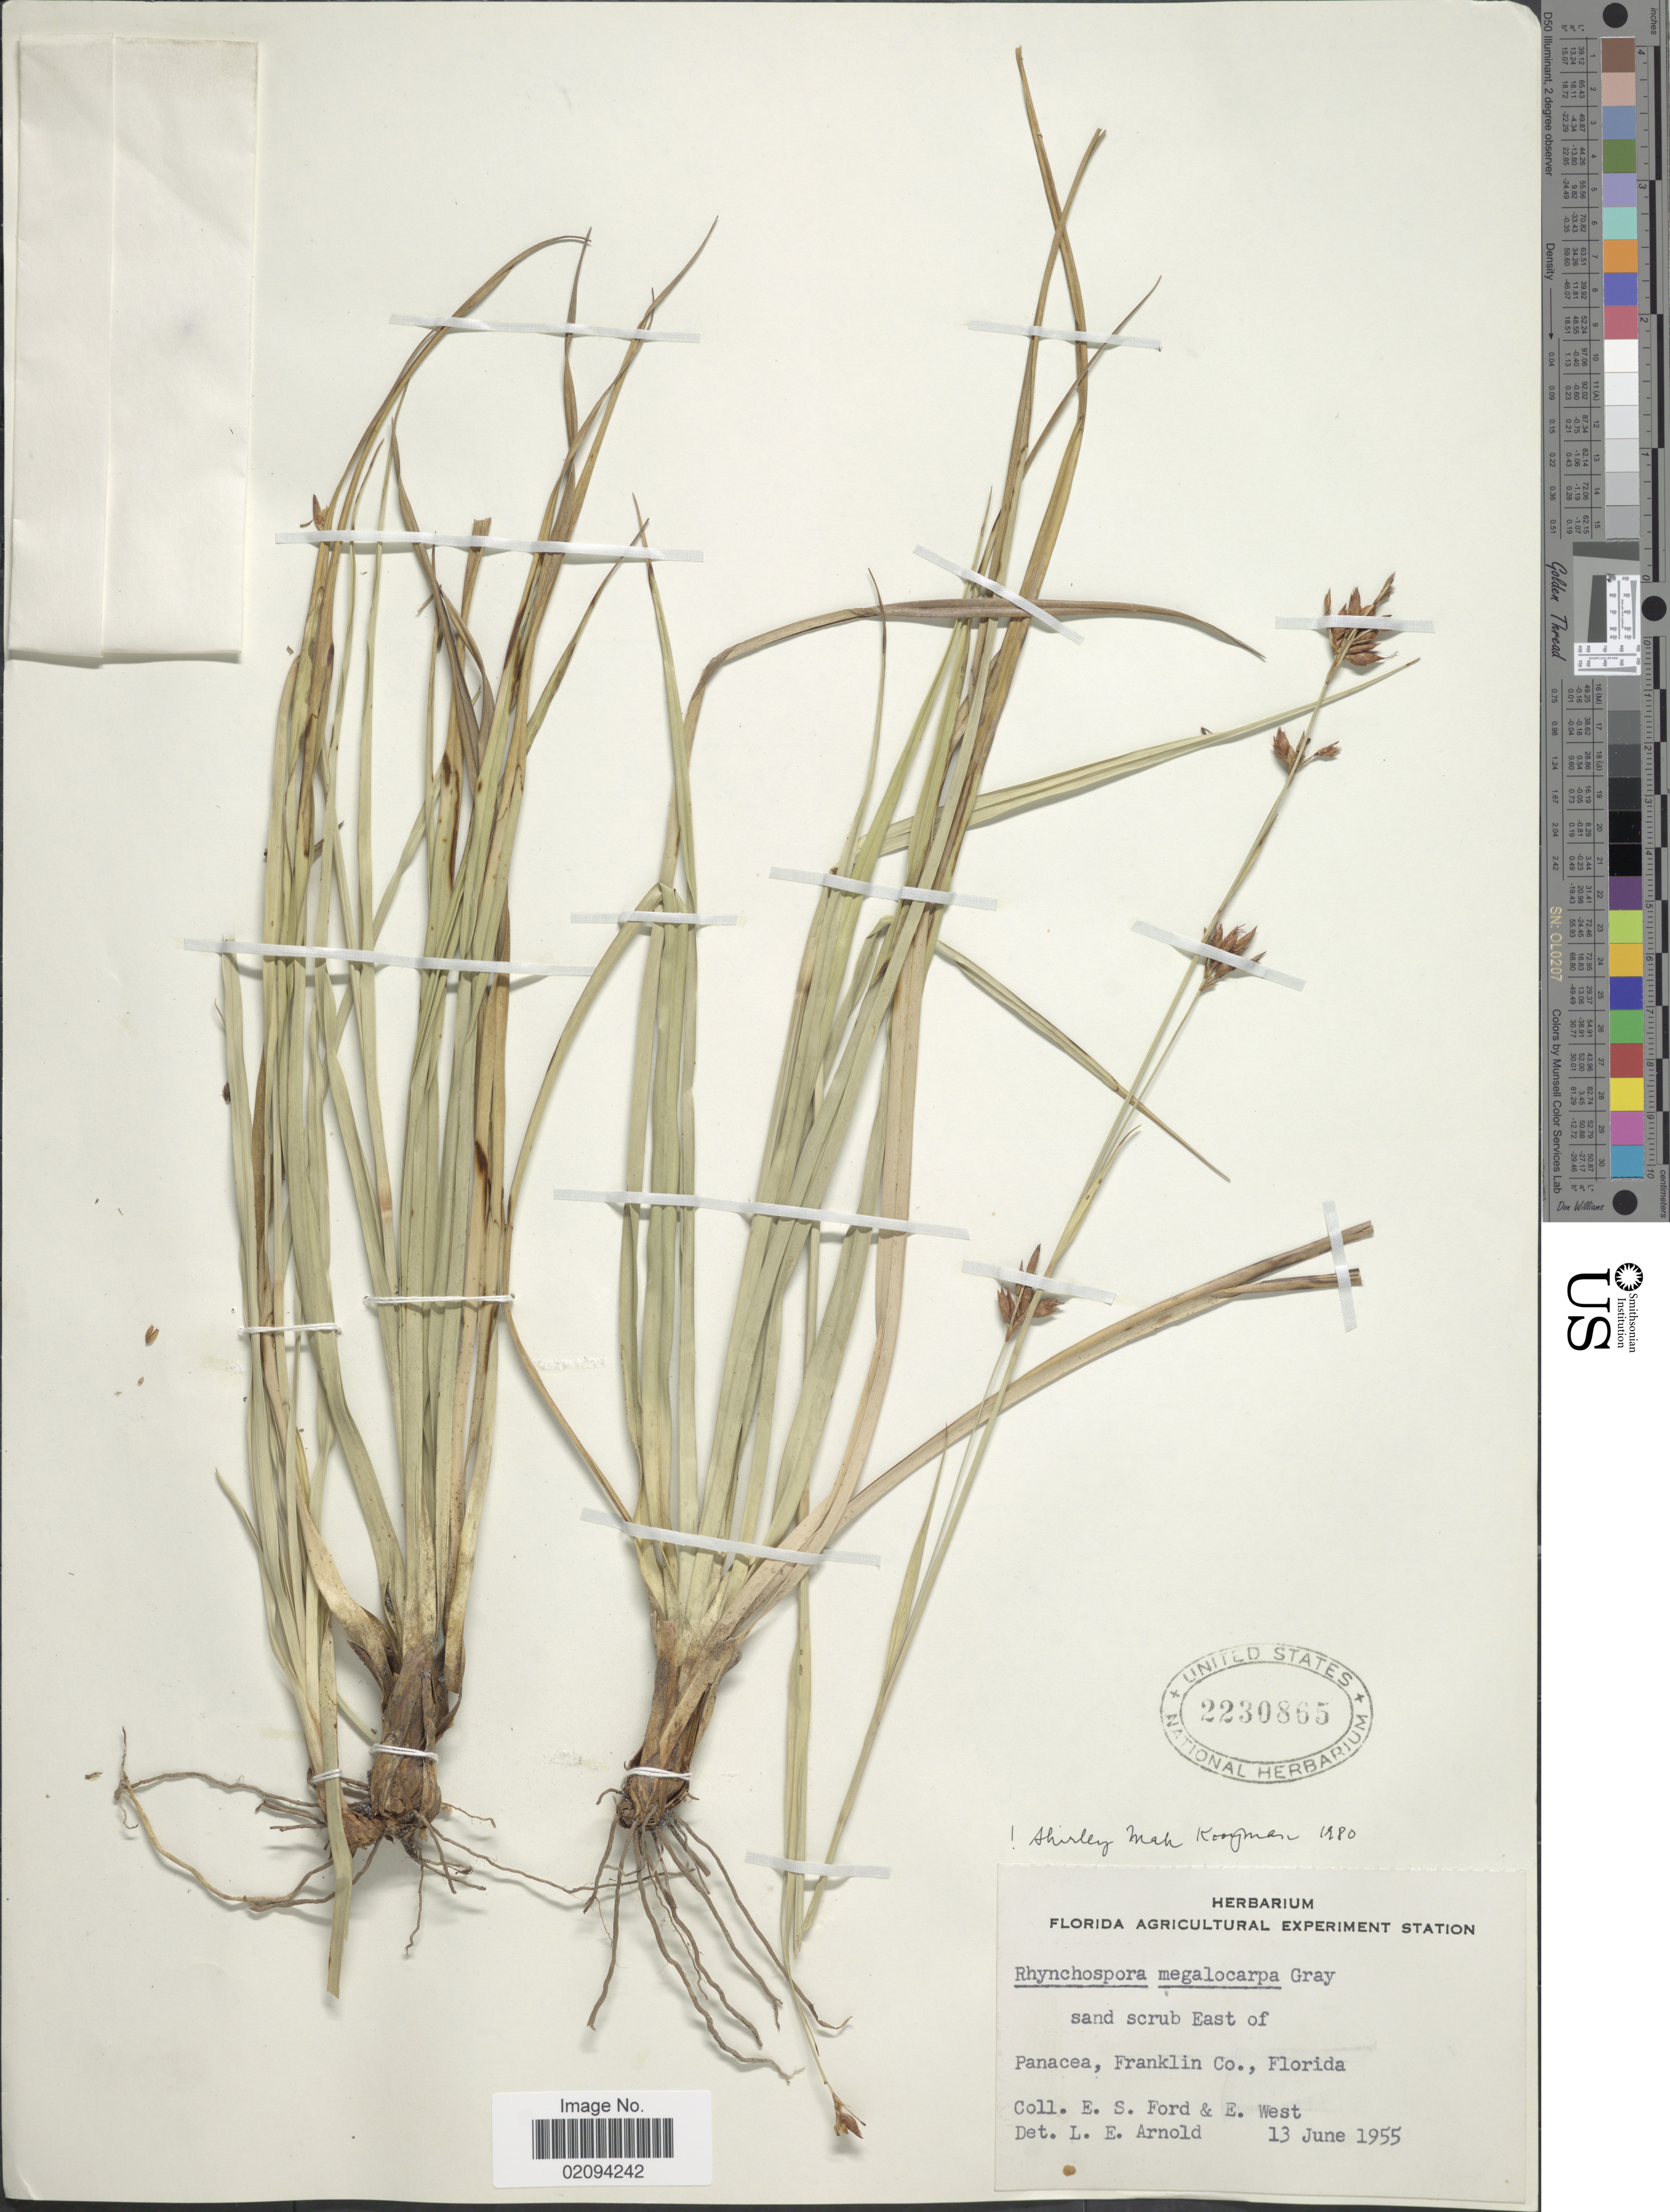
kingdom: Plantae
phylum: Tracheophyta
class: Liliopsida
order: Poales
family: Cyperaceae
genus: Rhynchospora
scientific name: Rhynchospora megalocarpa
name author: A. Gray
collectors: E. Ford & E. West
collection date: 1955-06-13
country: United States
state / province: Florida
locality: Sand scrub East of Panacea, Franklin Co.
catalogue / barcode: US 2230865